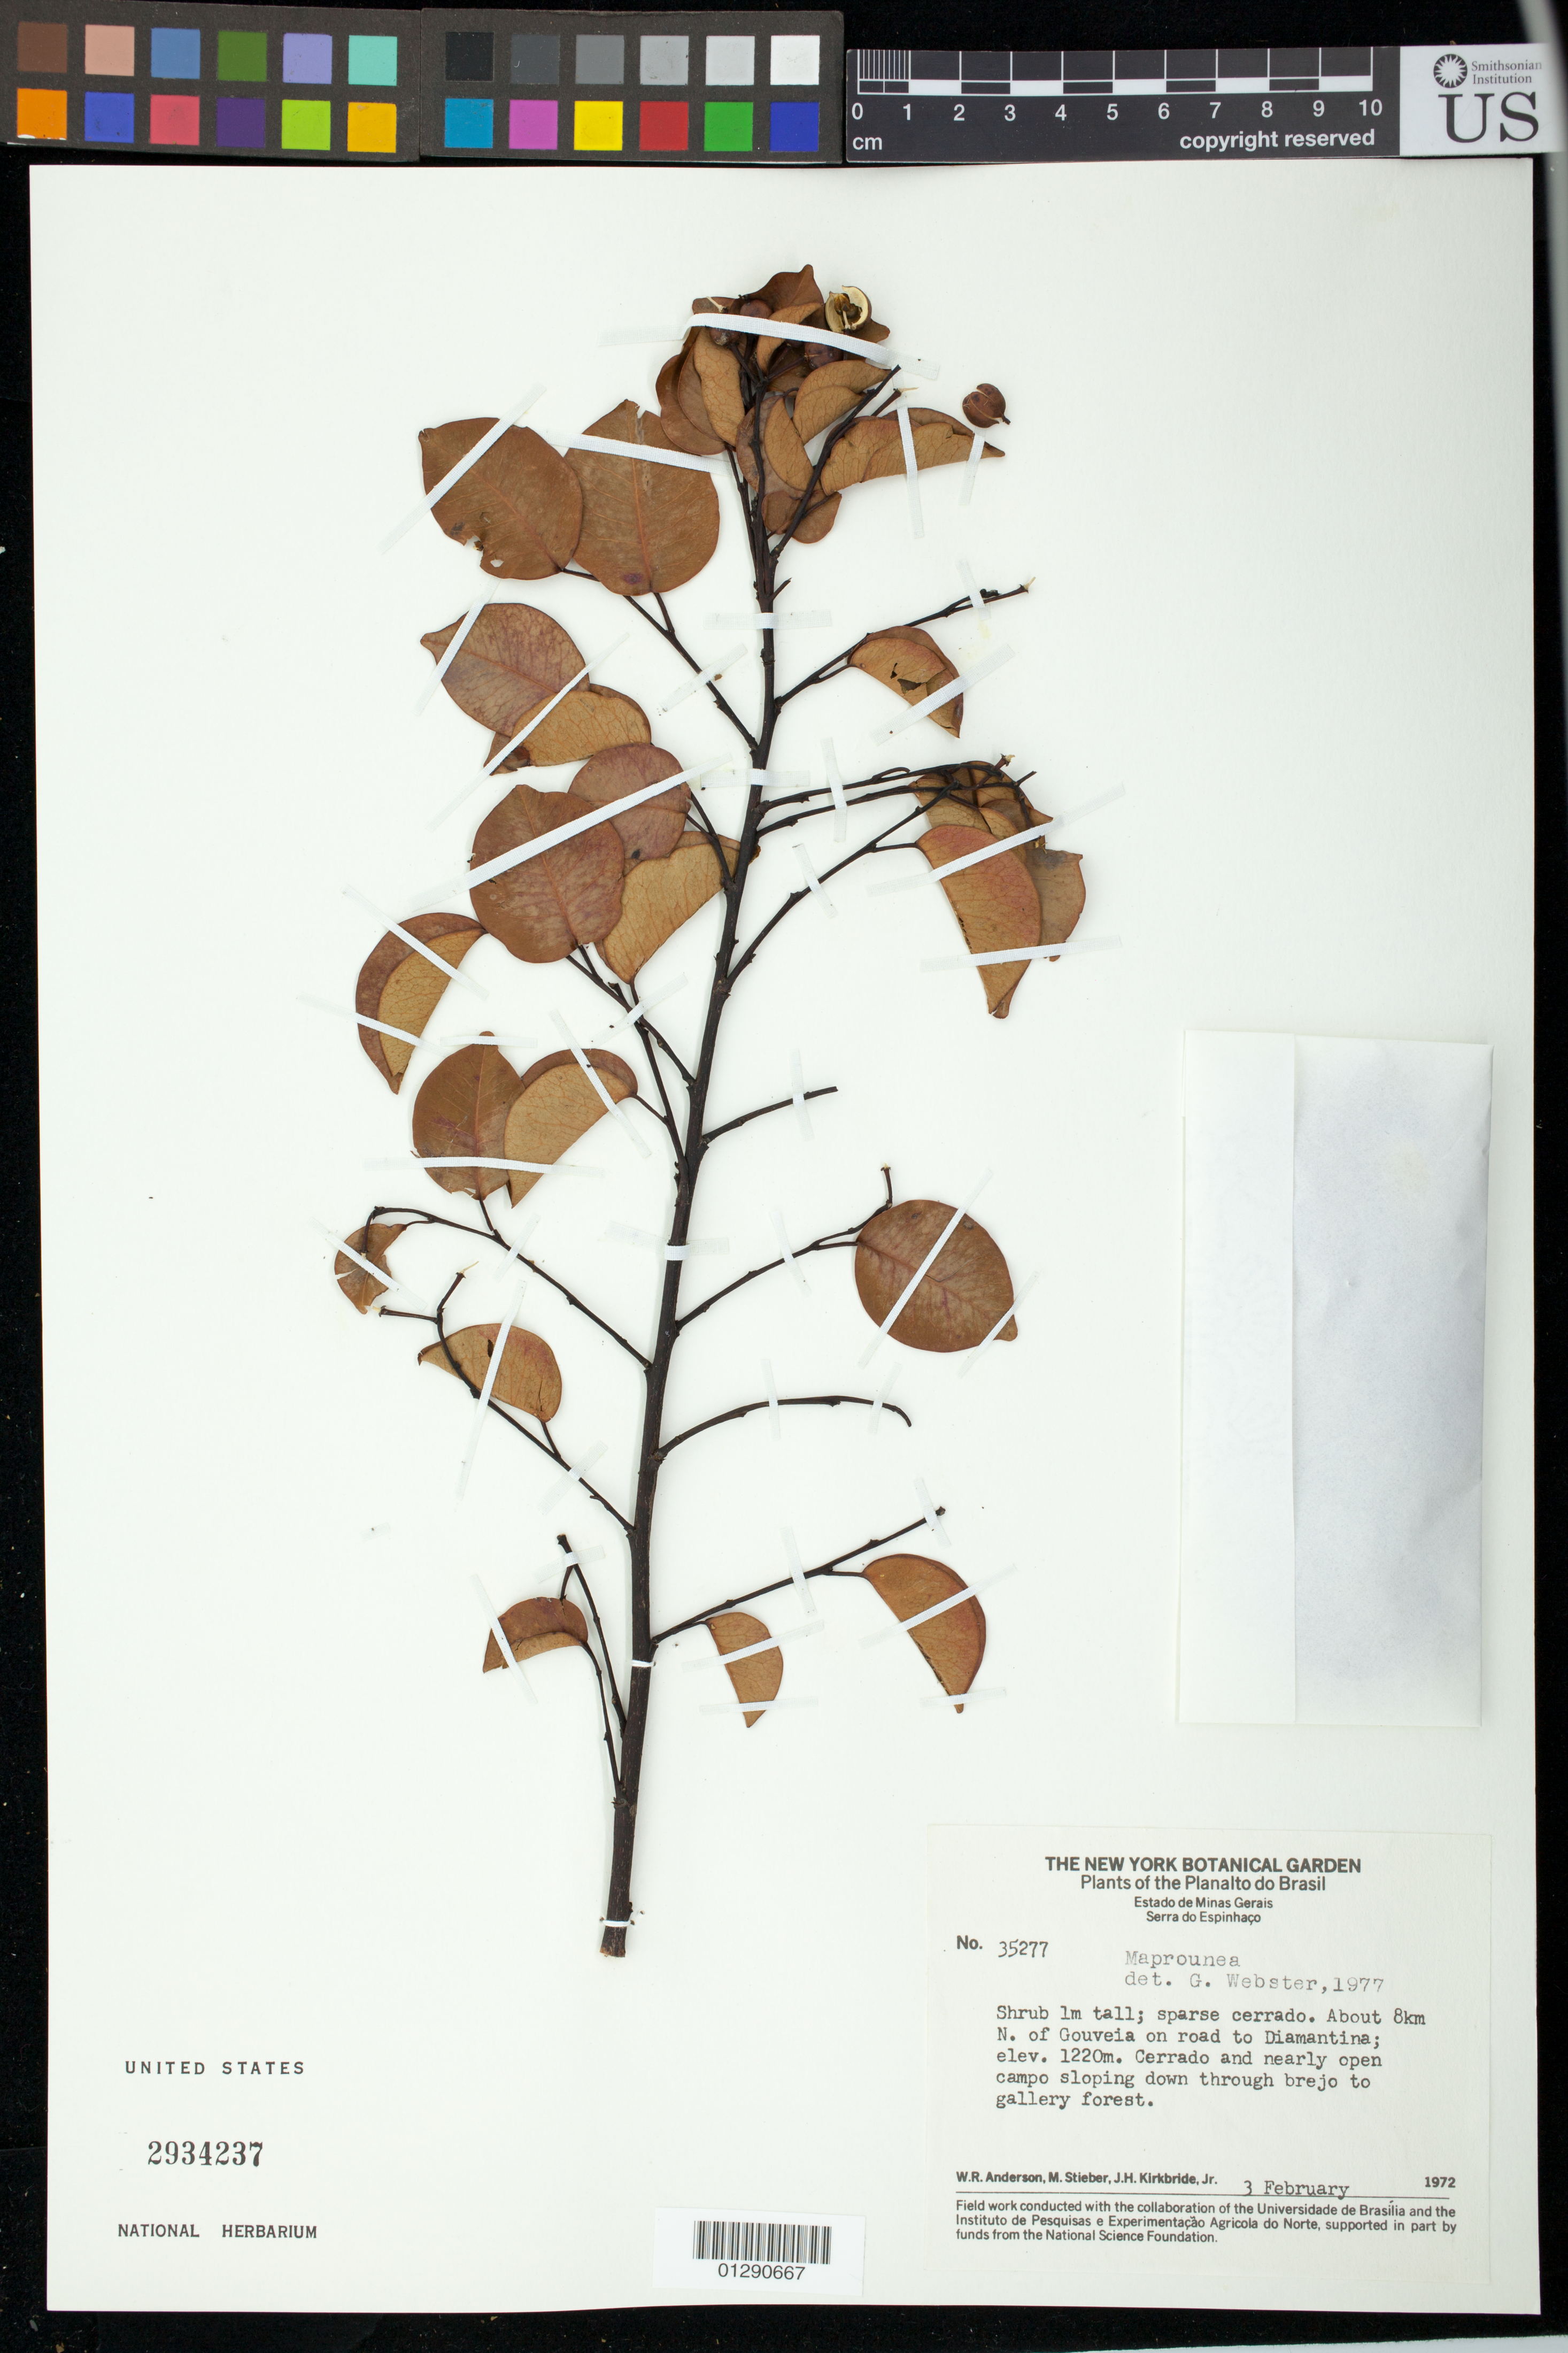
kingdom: Plantae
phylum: Tracheophyta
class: Magnoliopsida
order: Malpighiales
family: Euphorbiaceae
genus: Maprounea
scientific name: Maprounea brasiliensis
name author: A. St.-Hil.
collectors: W. Anderson, M. Stieber & J. H. Kirkbride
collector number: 35277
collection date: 1972-02-03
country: Brazil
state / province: Minas Gerais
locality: About 8 km N. of Gouveia on road to Diamentina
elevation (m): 1220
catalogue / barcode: US 2934237